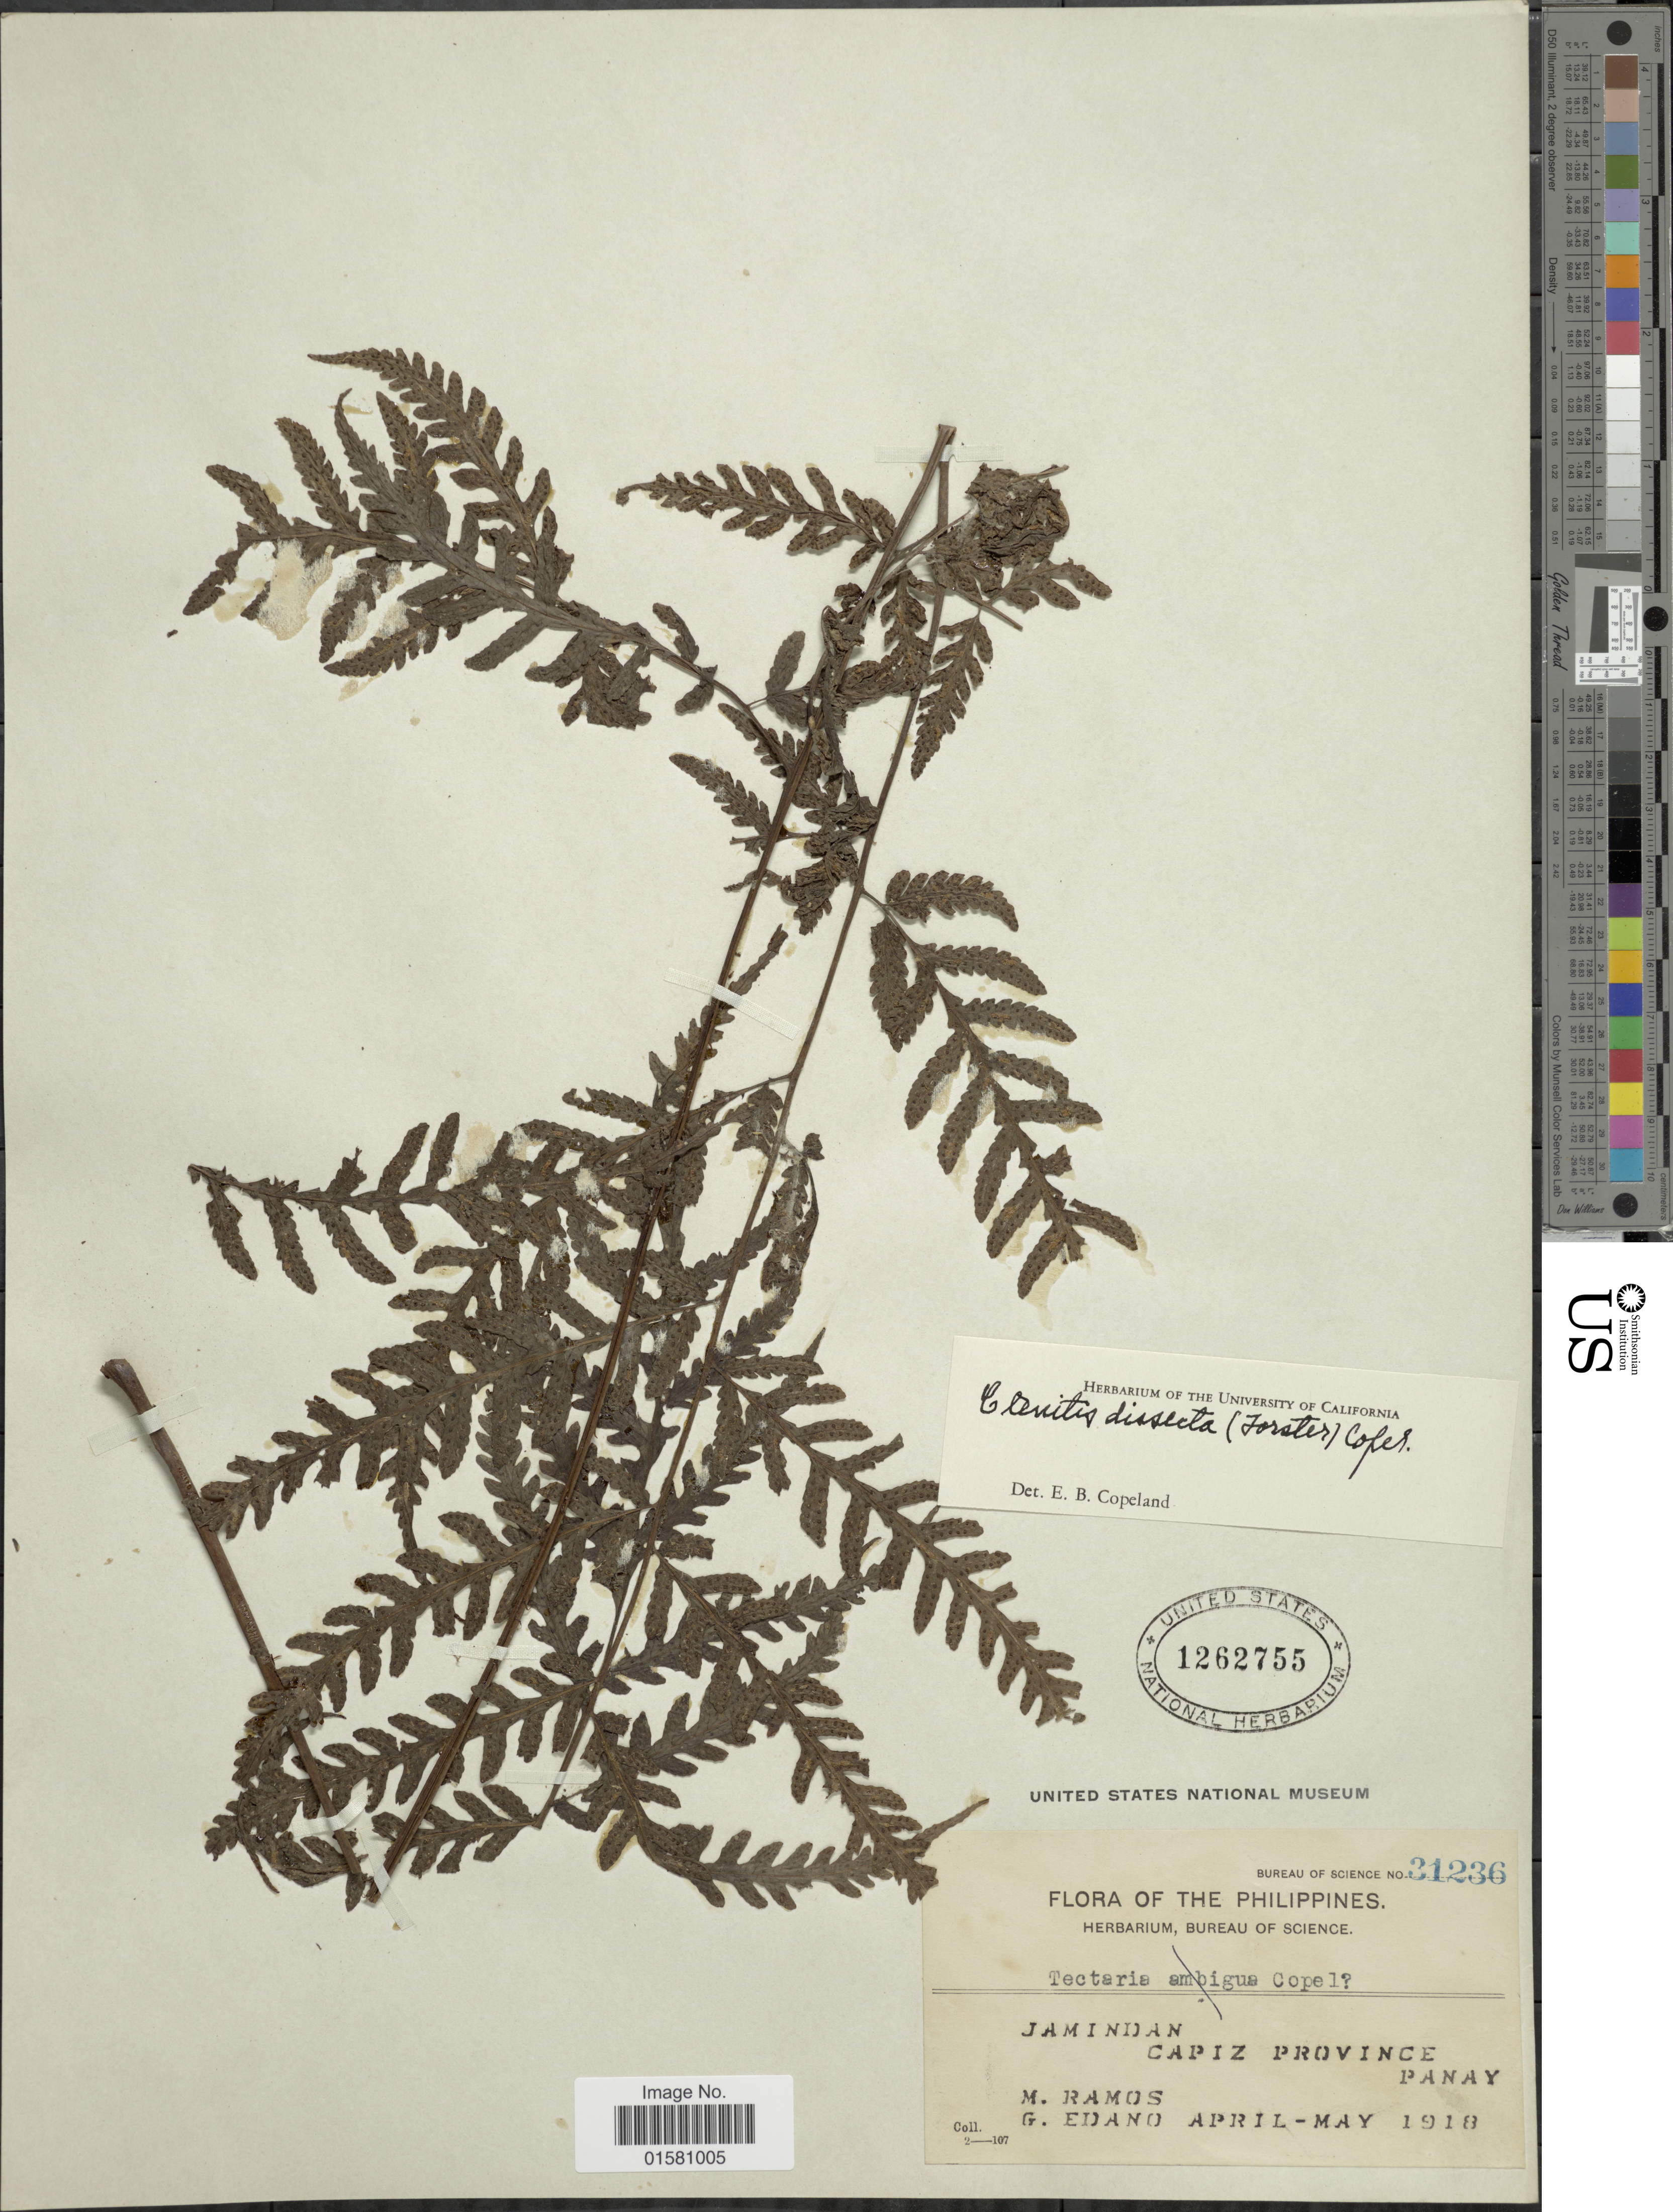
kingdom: Plantae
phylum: Tracheophyta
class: Polypodiopsida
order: Polypodiales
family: Tectariaceae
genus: Tectaria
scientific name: Tectaria dissecta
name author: (G. Forst.) Lellinger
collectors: M. Ramos & G. Edaño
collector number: Bureau of Science 31236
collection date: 1918-04/1918-05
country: Philippines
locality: Jamindan, Capiz Province, Panay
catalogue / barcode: US 1262755